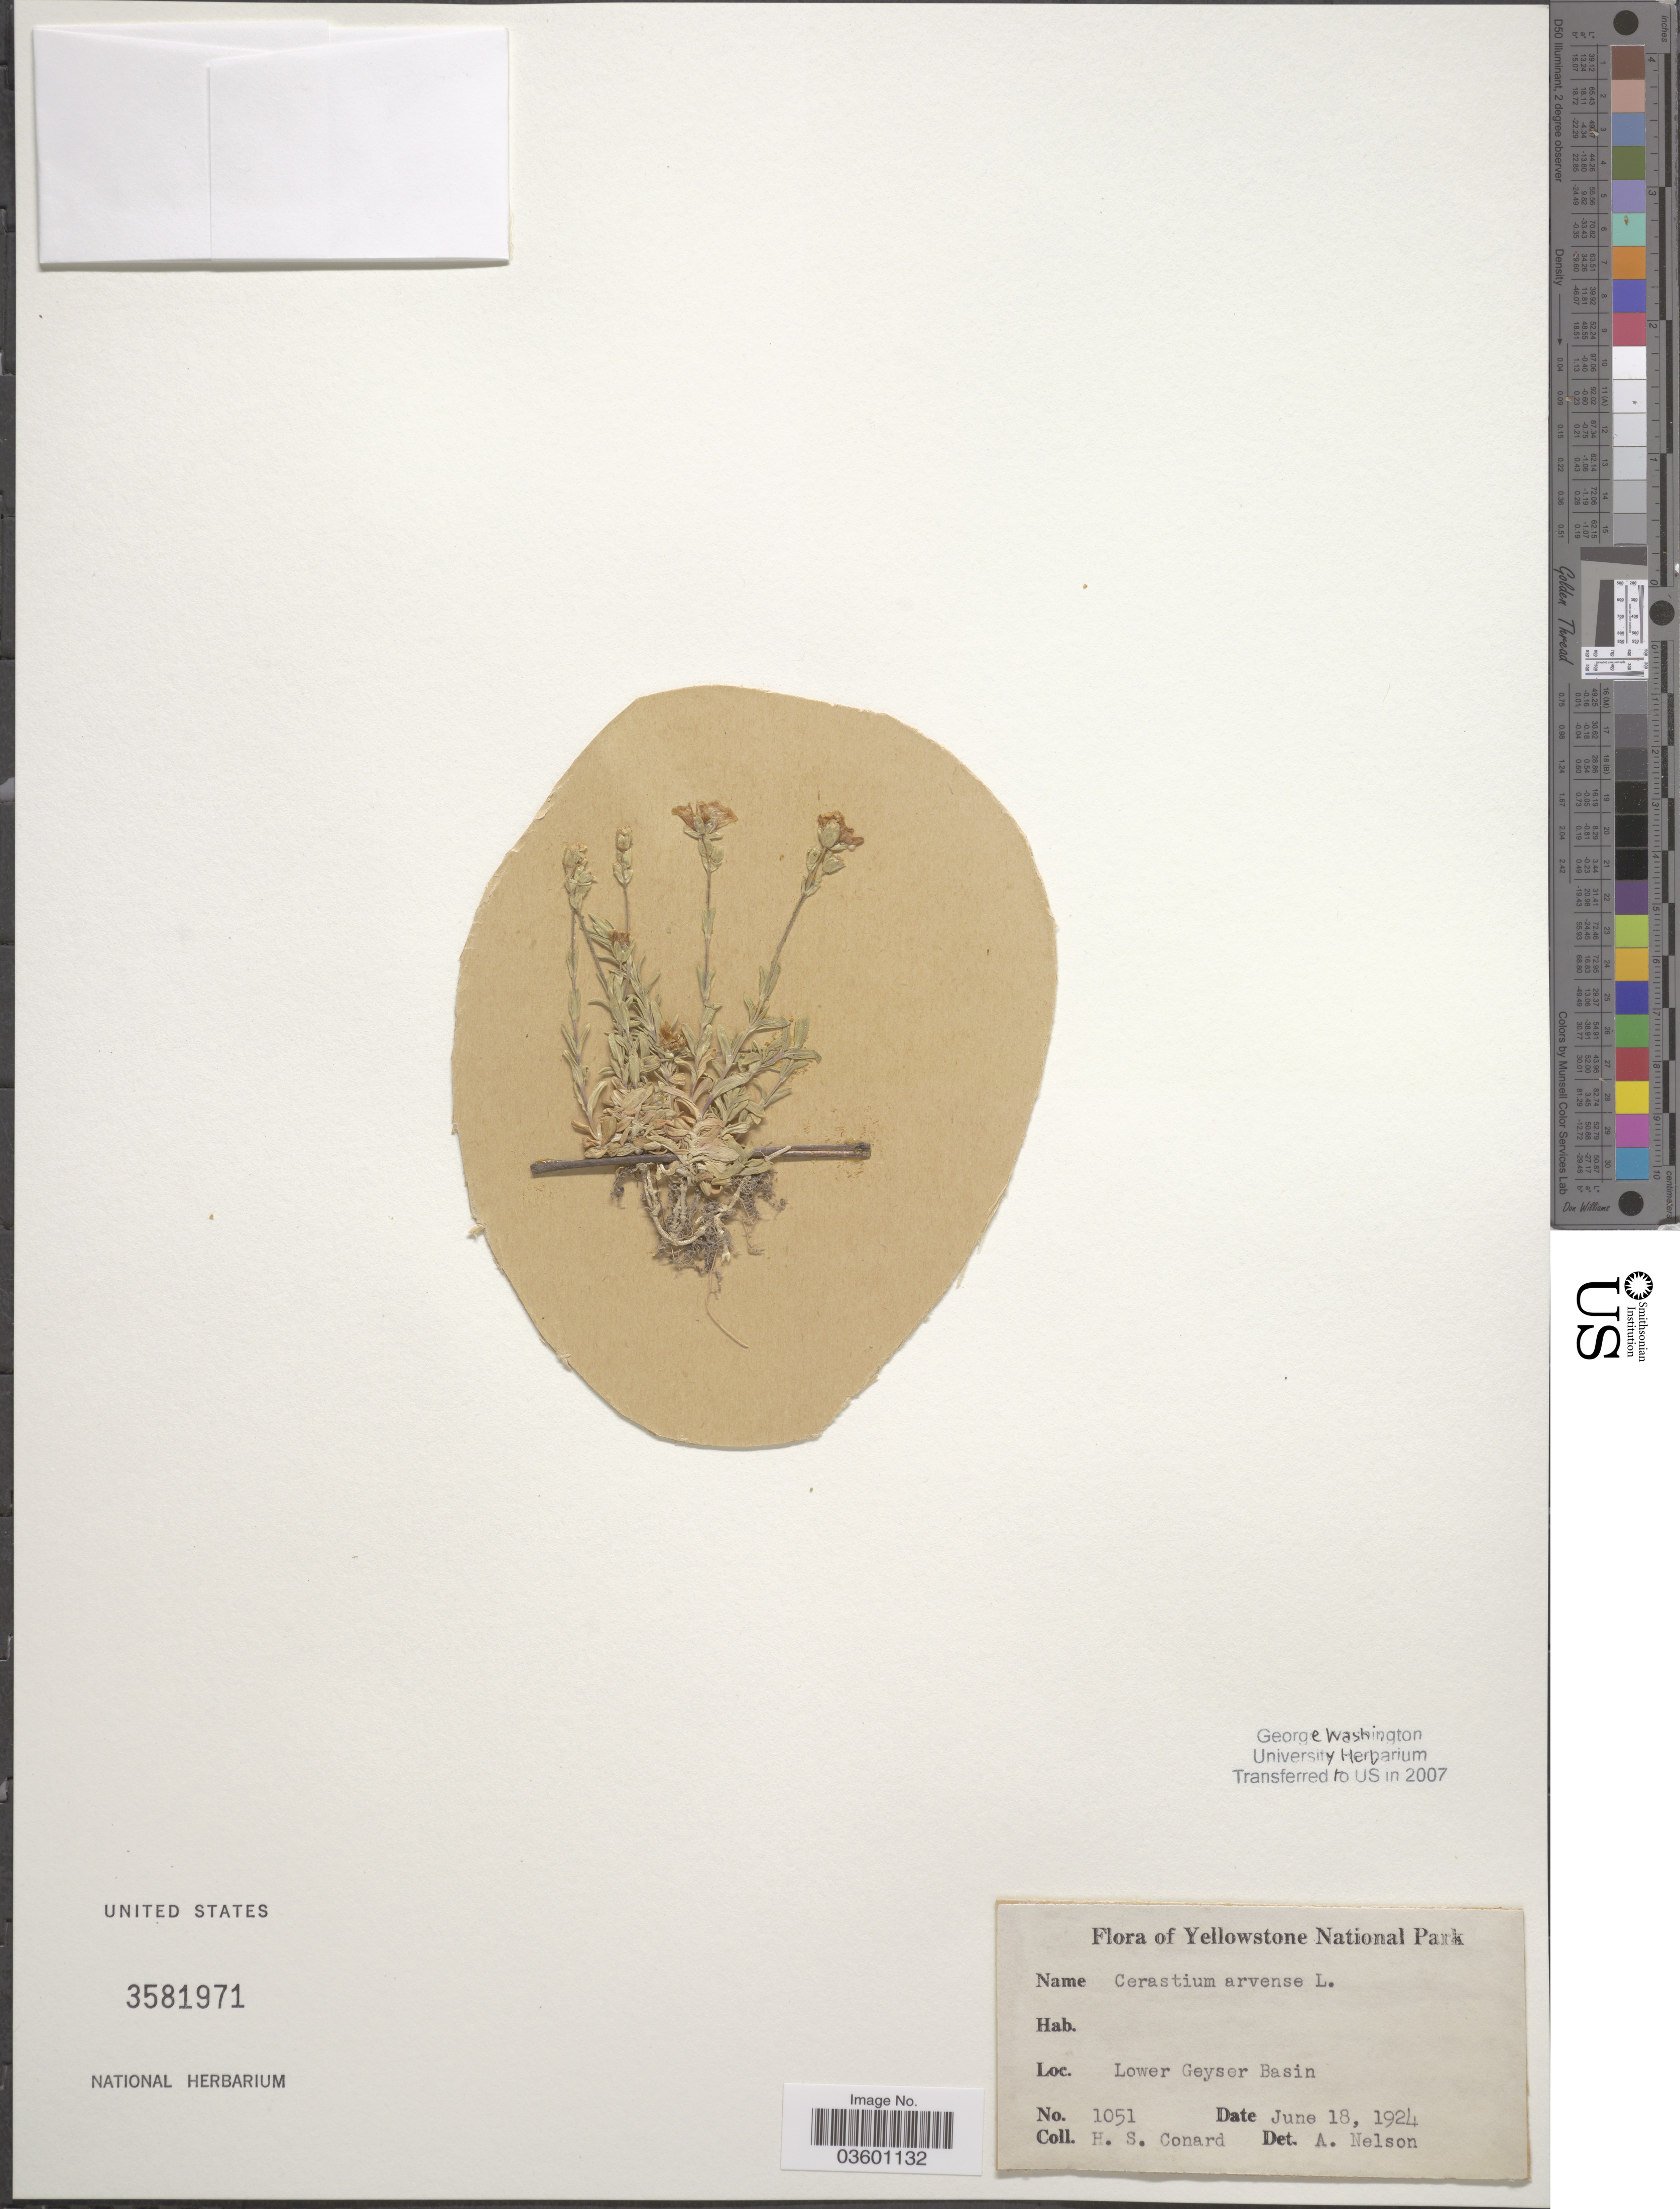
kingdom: Plantae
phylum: Tracheophyta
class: Magnoliopsida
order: Caryophyllales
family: Caryophyllaceae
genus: Cerastium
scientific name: Cerastium arvense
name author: L.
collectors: H. S. Conard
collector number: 1051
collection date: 1924-06-18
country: United States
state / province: Wyoming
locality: Yellowstone National Park. Lower Geyser Basin.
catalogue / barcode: US 358197